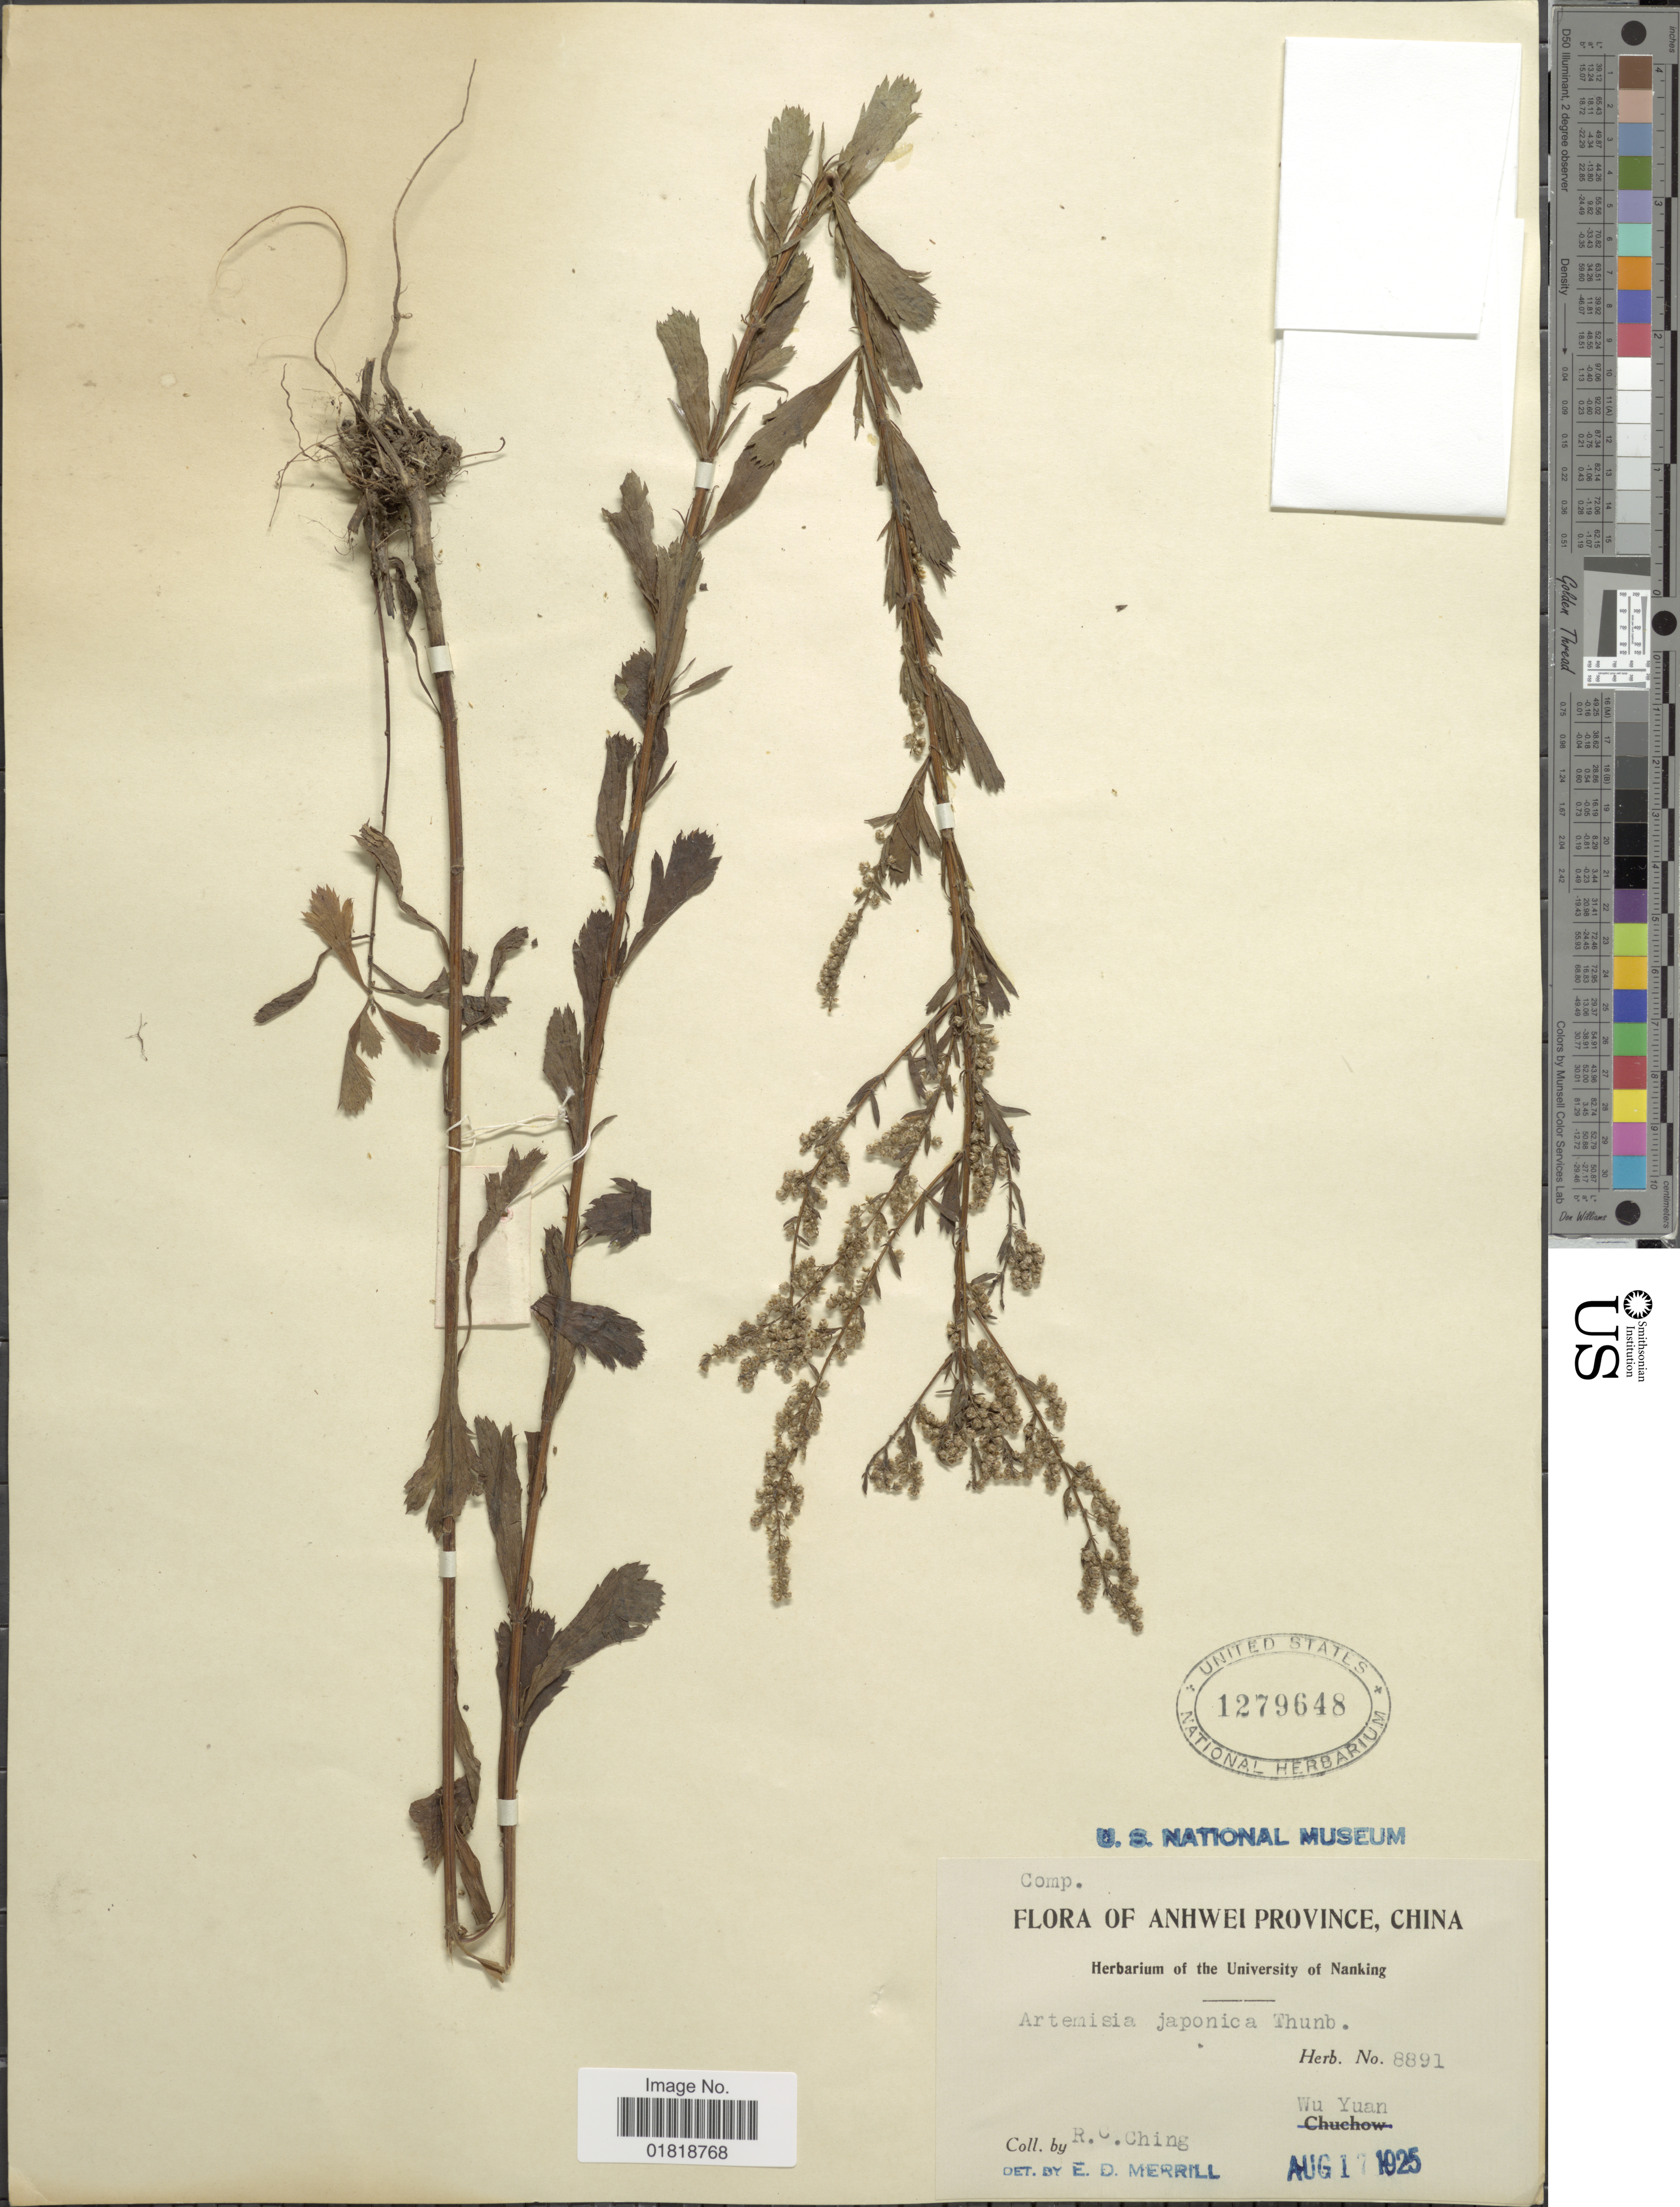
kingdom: Plantae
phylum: Tracheophyta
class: Magnoliopsida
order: Asterales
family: Asteraceae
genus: Artemisia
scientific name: Artemisia japonica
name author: Thunb.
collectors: R. C. Ching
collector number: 8891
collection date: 1925-08-17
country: China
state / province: Anhui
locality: Wu Yuan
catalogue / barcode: US 1279648